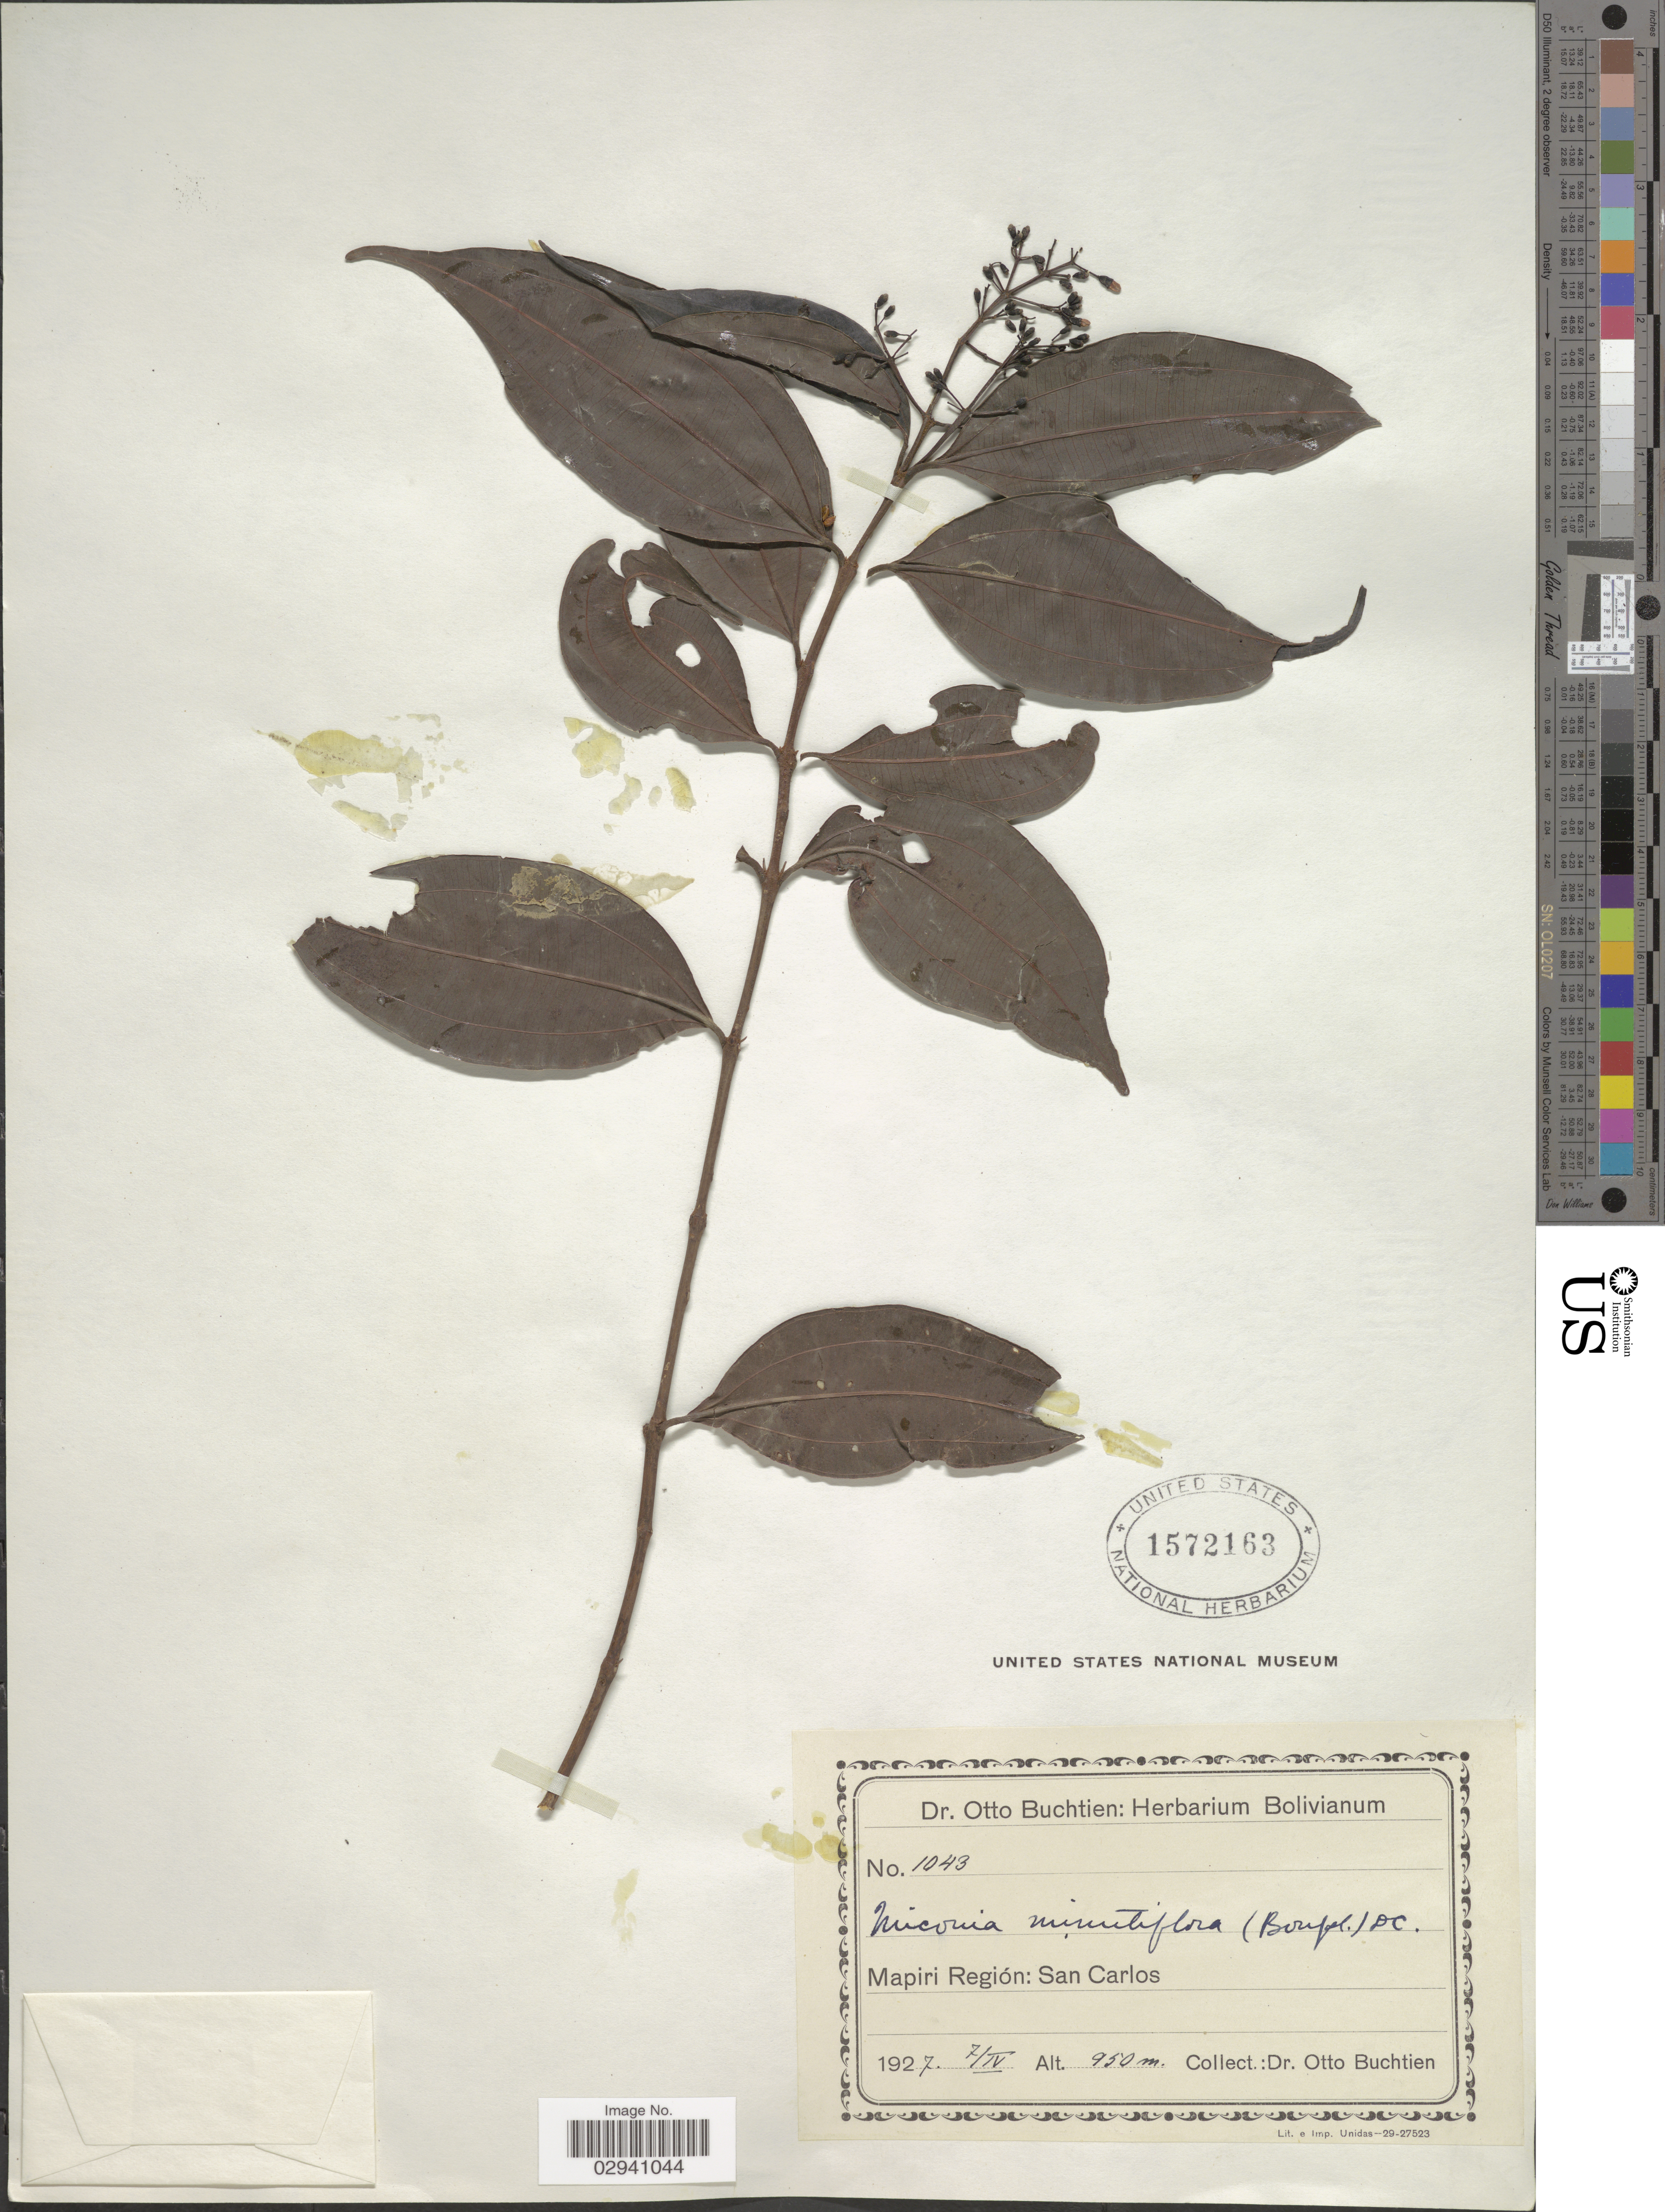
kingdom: Plantae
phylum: Tracheophyta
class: Magnoliopsida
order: Myrtales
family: Melastomataceae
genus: Miconia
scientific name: Miconia minutiflora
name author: (Bonpl.) DC.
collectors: O. Buchtien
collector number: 1043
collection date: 1927-04-07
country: Bolivia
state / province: La Paz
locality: Mapiri Región: San Carlos.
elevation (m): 950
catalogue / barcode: US 1572163